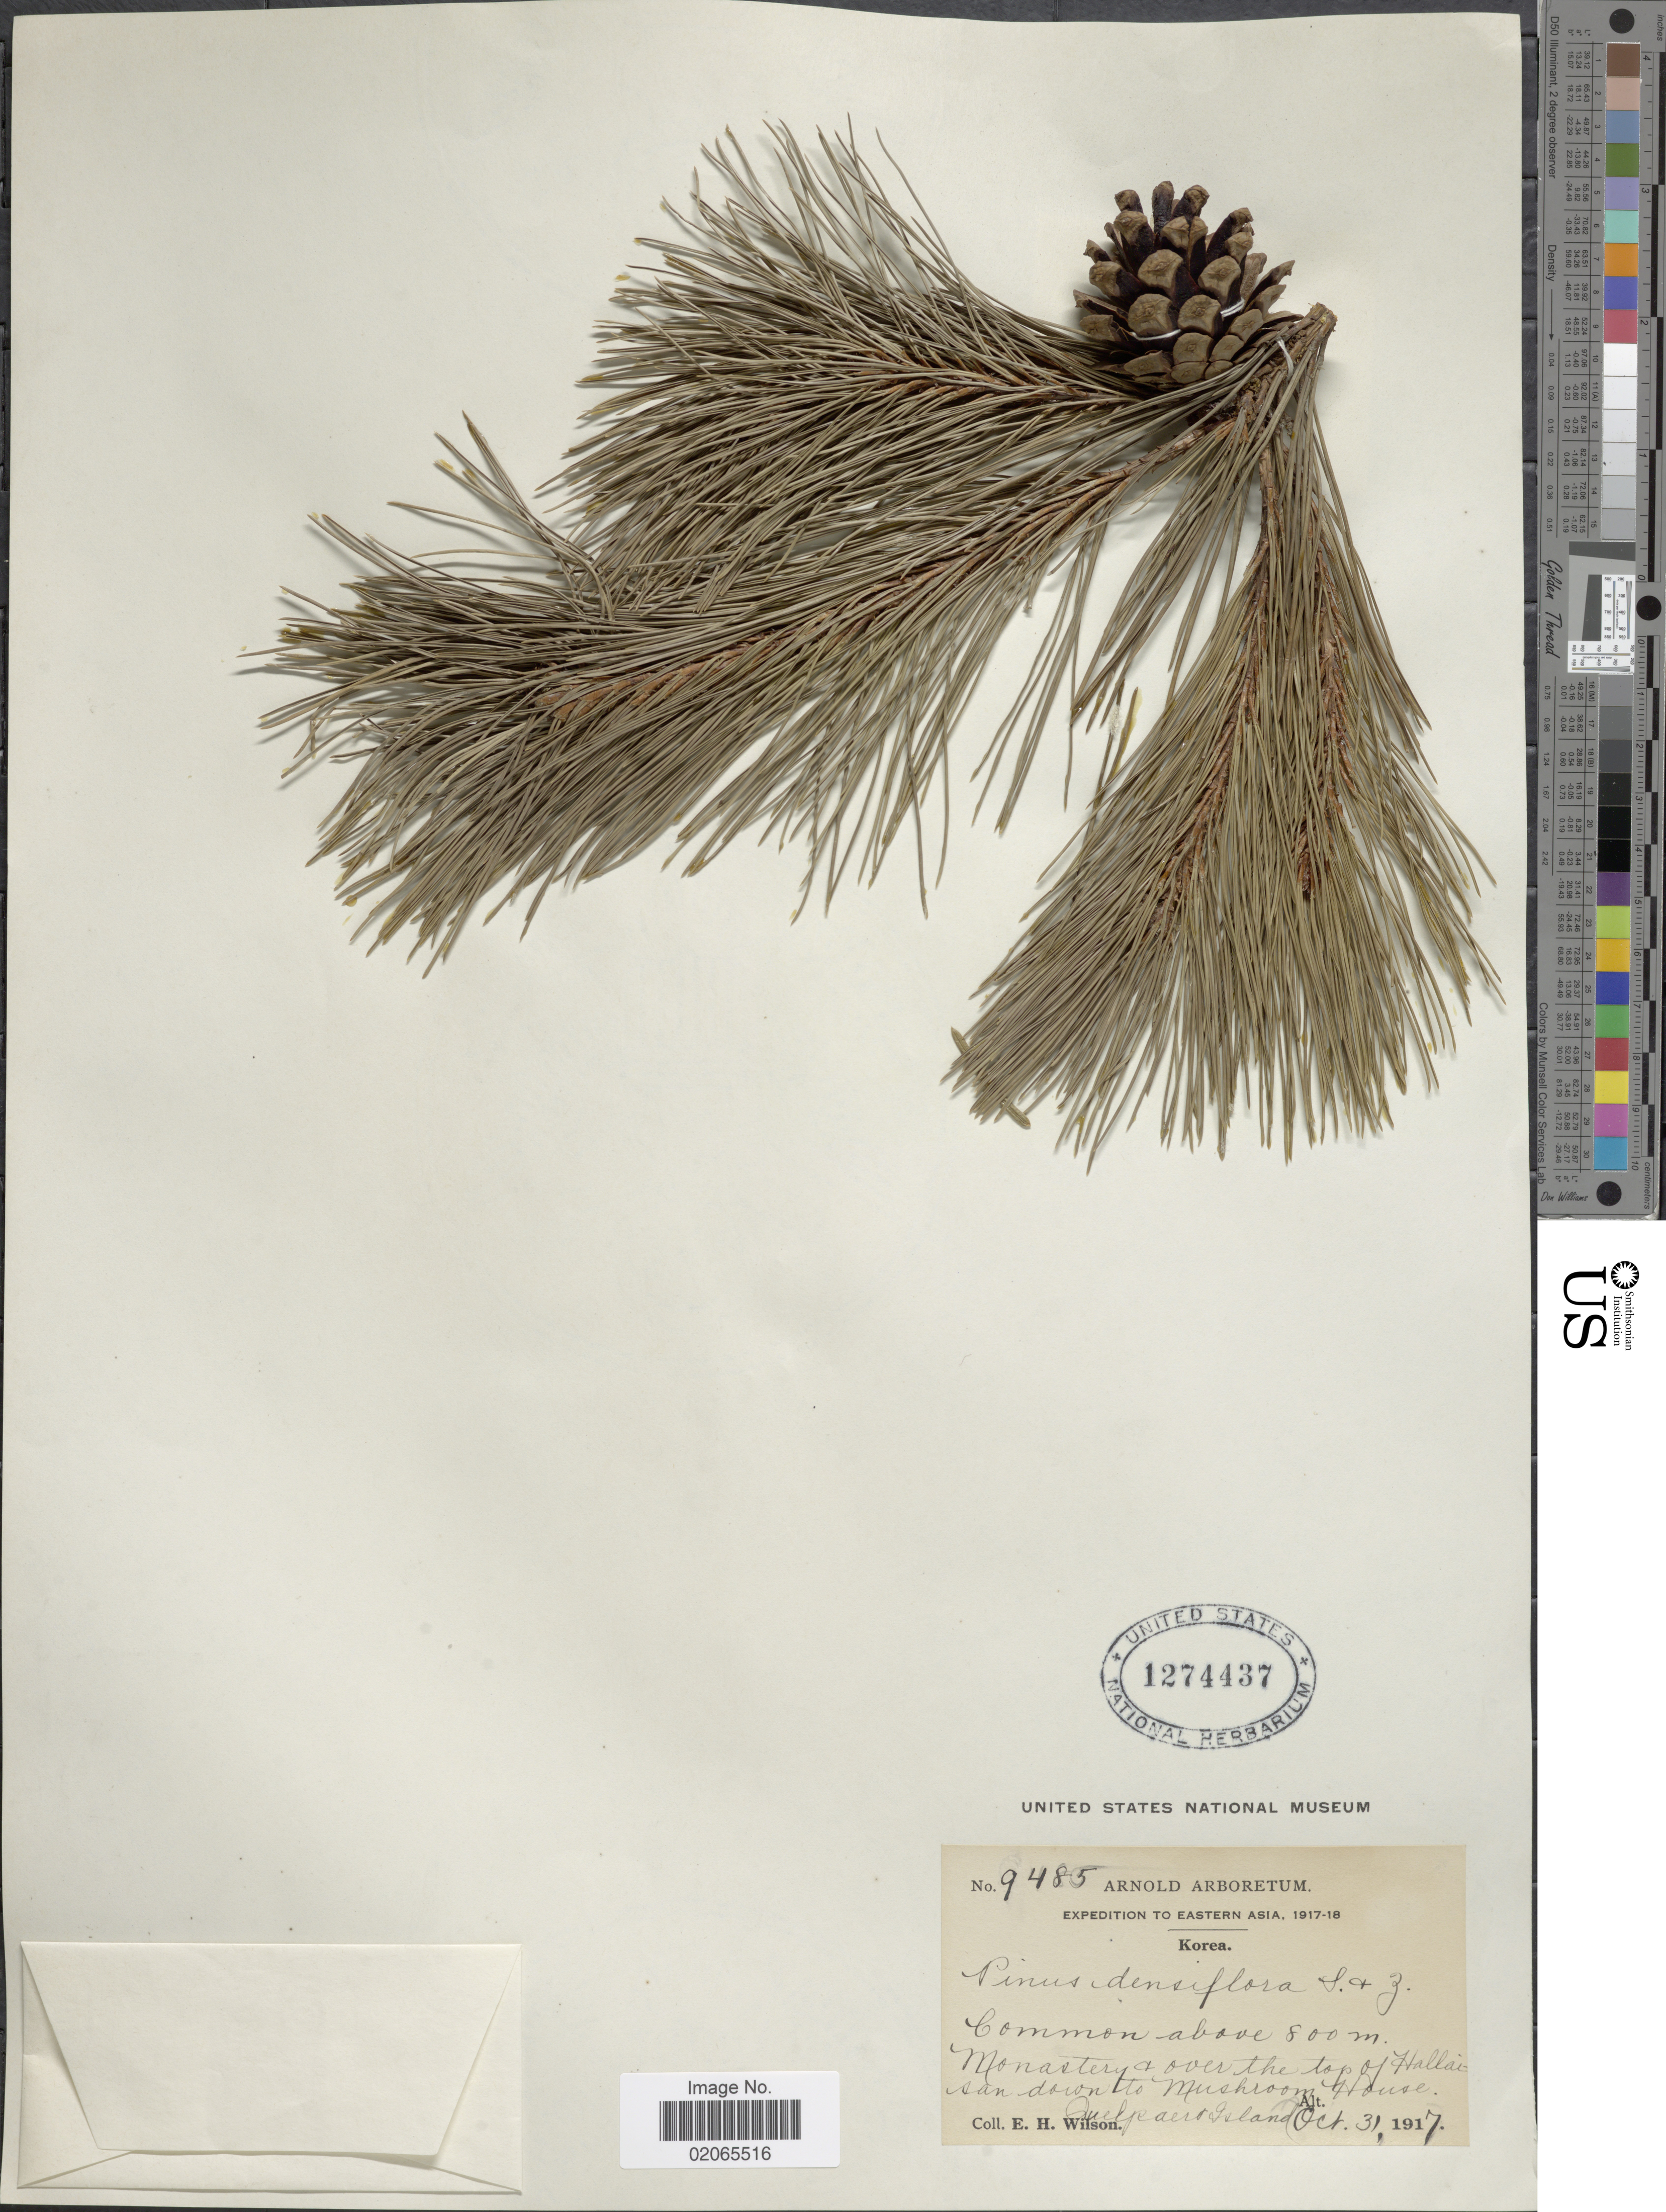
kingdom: Plantae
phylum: Tracheophyta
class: Pinopsida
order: Pinales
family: Pinaceae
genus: Pinus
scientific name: Pinus densiflora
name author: Siebold & Zucc.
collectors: E. Wilson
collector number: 9485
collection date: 1917-10-31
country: South Korea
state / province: Jeju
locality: Monastery & over the top of Hallaisan down to Mushroom House, Quelpaert Island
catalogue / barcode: US 1274437